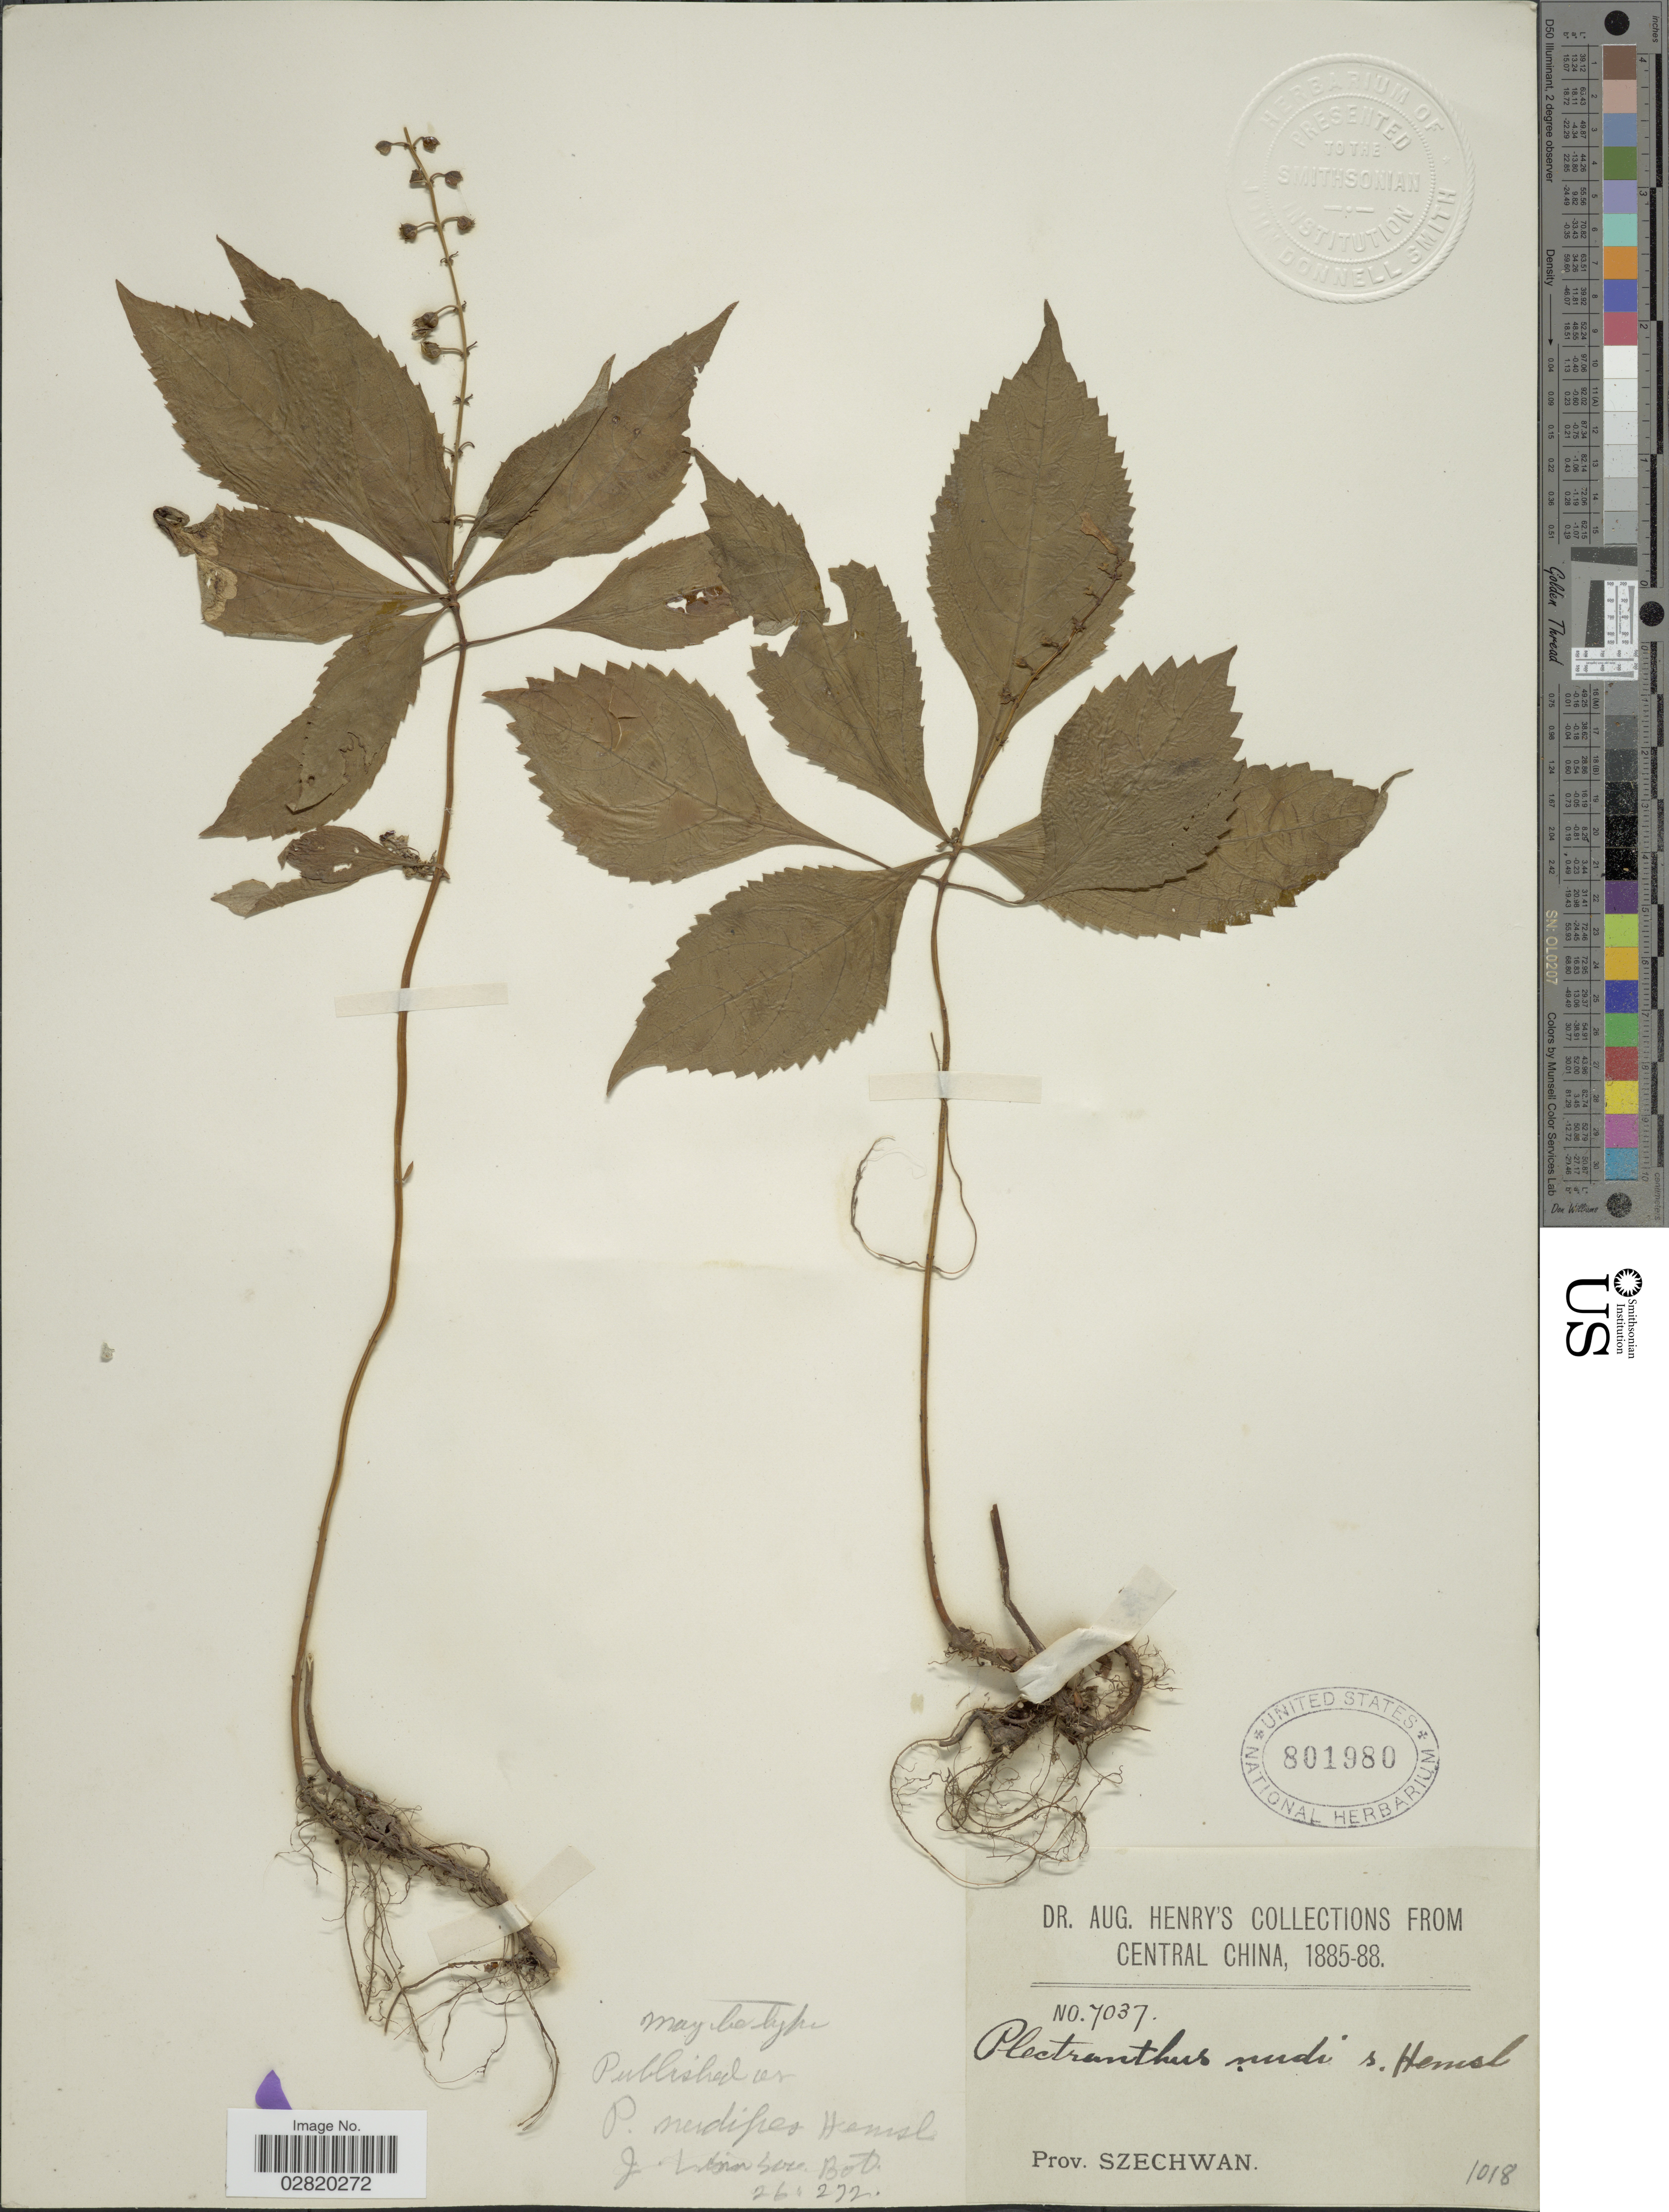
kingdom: Plantae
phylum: Tracheophyta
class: Magnoliopsida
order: Lamiales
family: Lamiaceae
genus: Siphocranion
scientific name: Siphocranion nudipes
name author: (Hemsl.) Kudô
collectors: A. Henry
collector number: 7037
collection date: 1885/1888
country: China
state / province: Sichuan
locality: Central China. Prov. Szechwan.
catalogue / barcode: US 801980